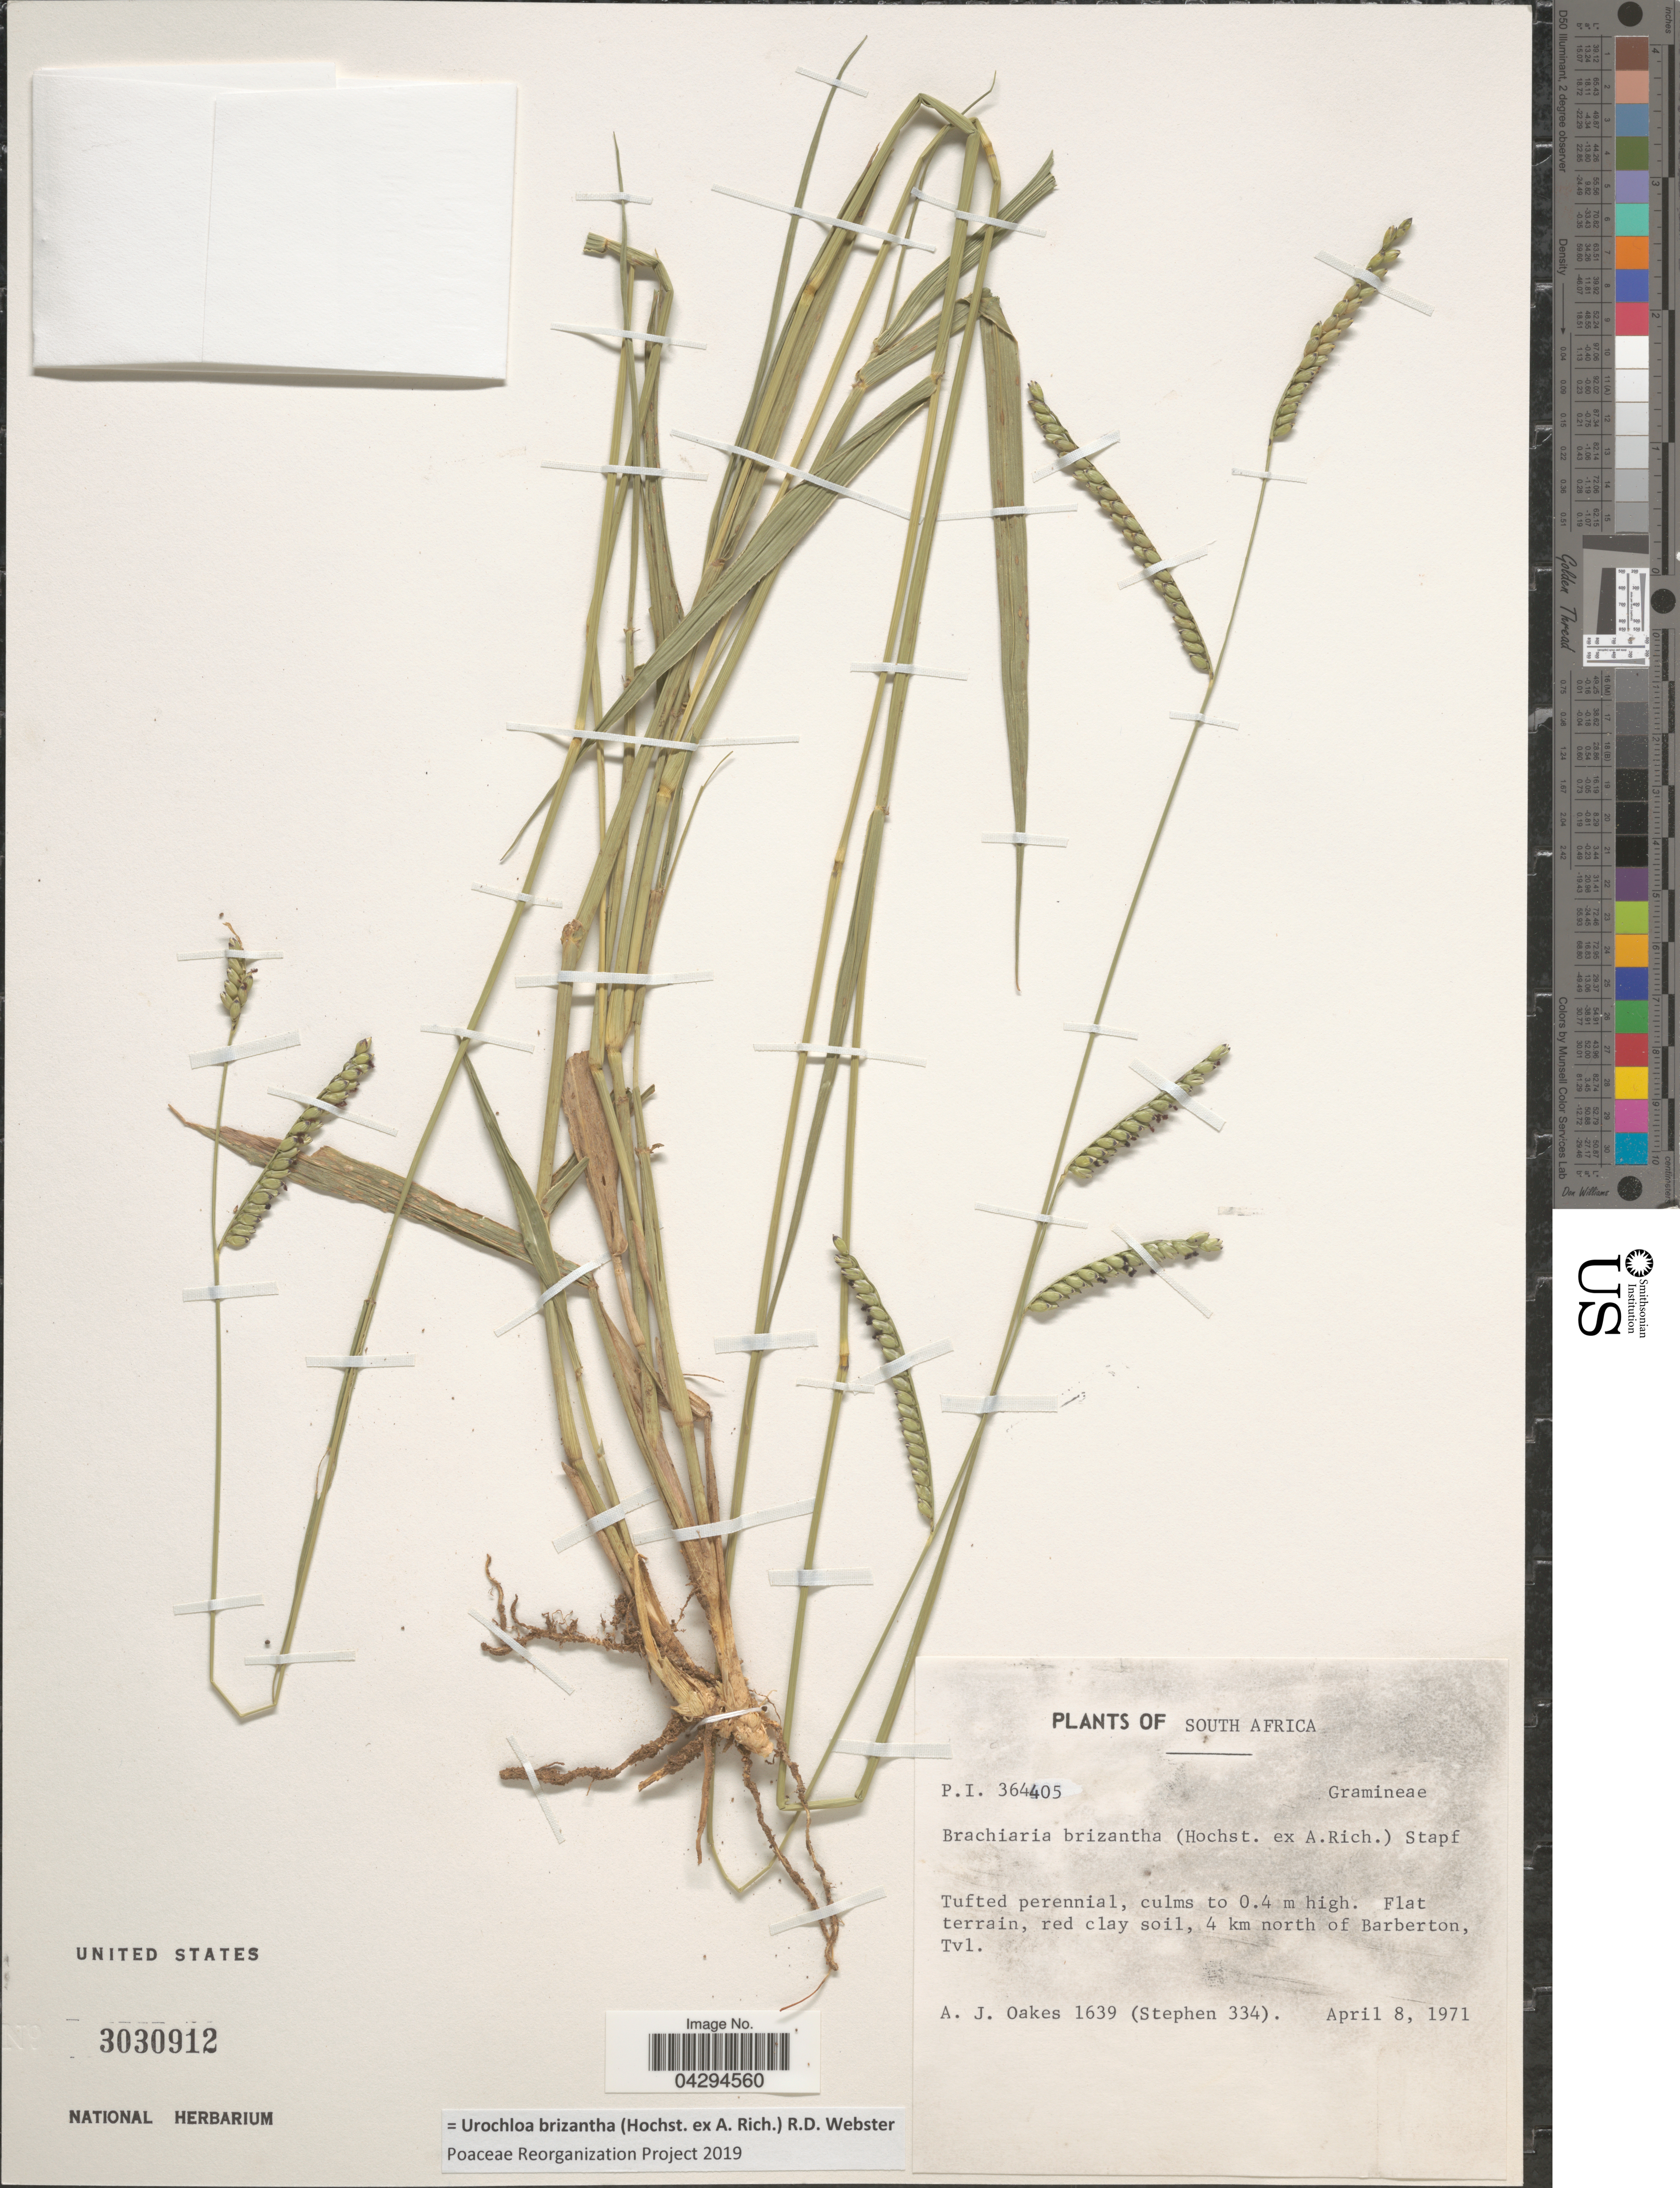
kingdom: Plantae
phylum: Tracheophyta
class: Liliopsida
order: Poales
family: Poaceae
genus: Urochloa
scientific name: Urochloa brizantha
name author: (Hochst. ex A. Rich.) R.D. Webster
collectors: A. Oakes & Stephen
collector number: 1639/334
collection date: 1971-04-08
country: South Africa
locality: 4 km north of Barberton, Tvl.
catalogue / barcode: US 3030912